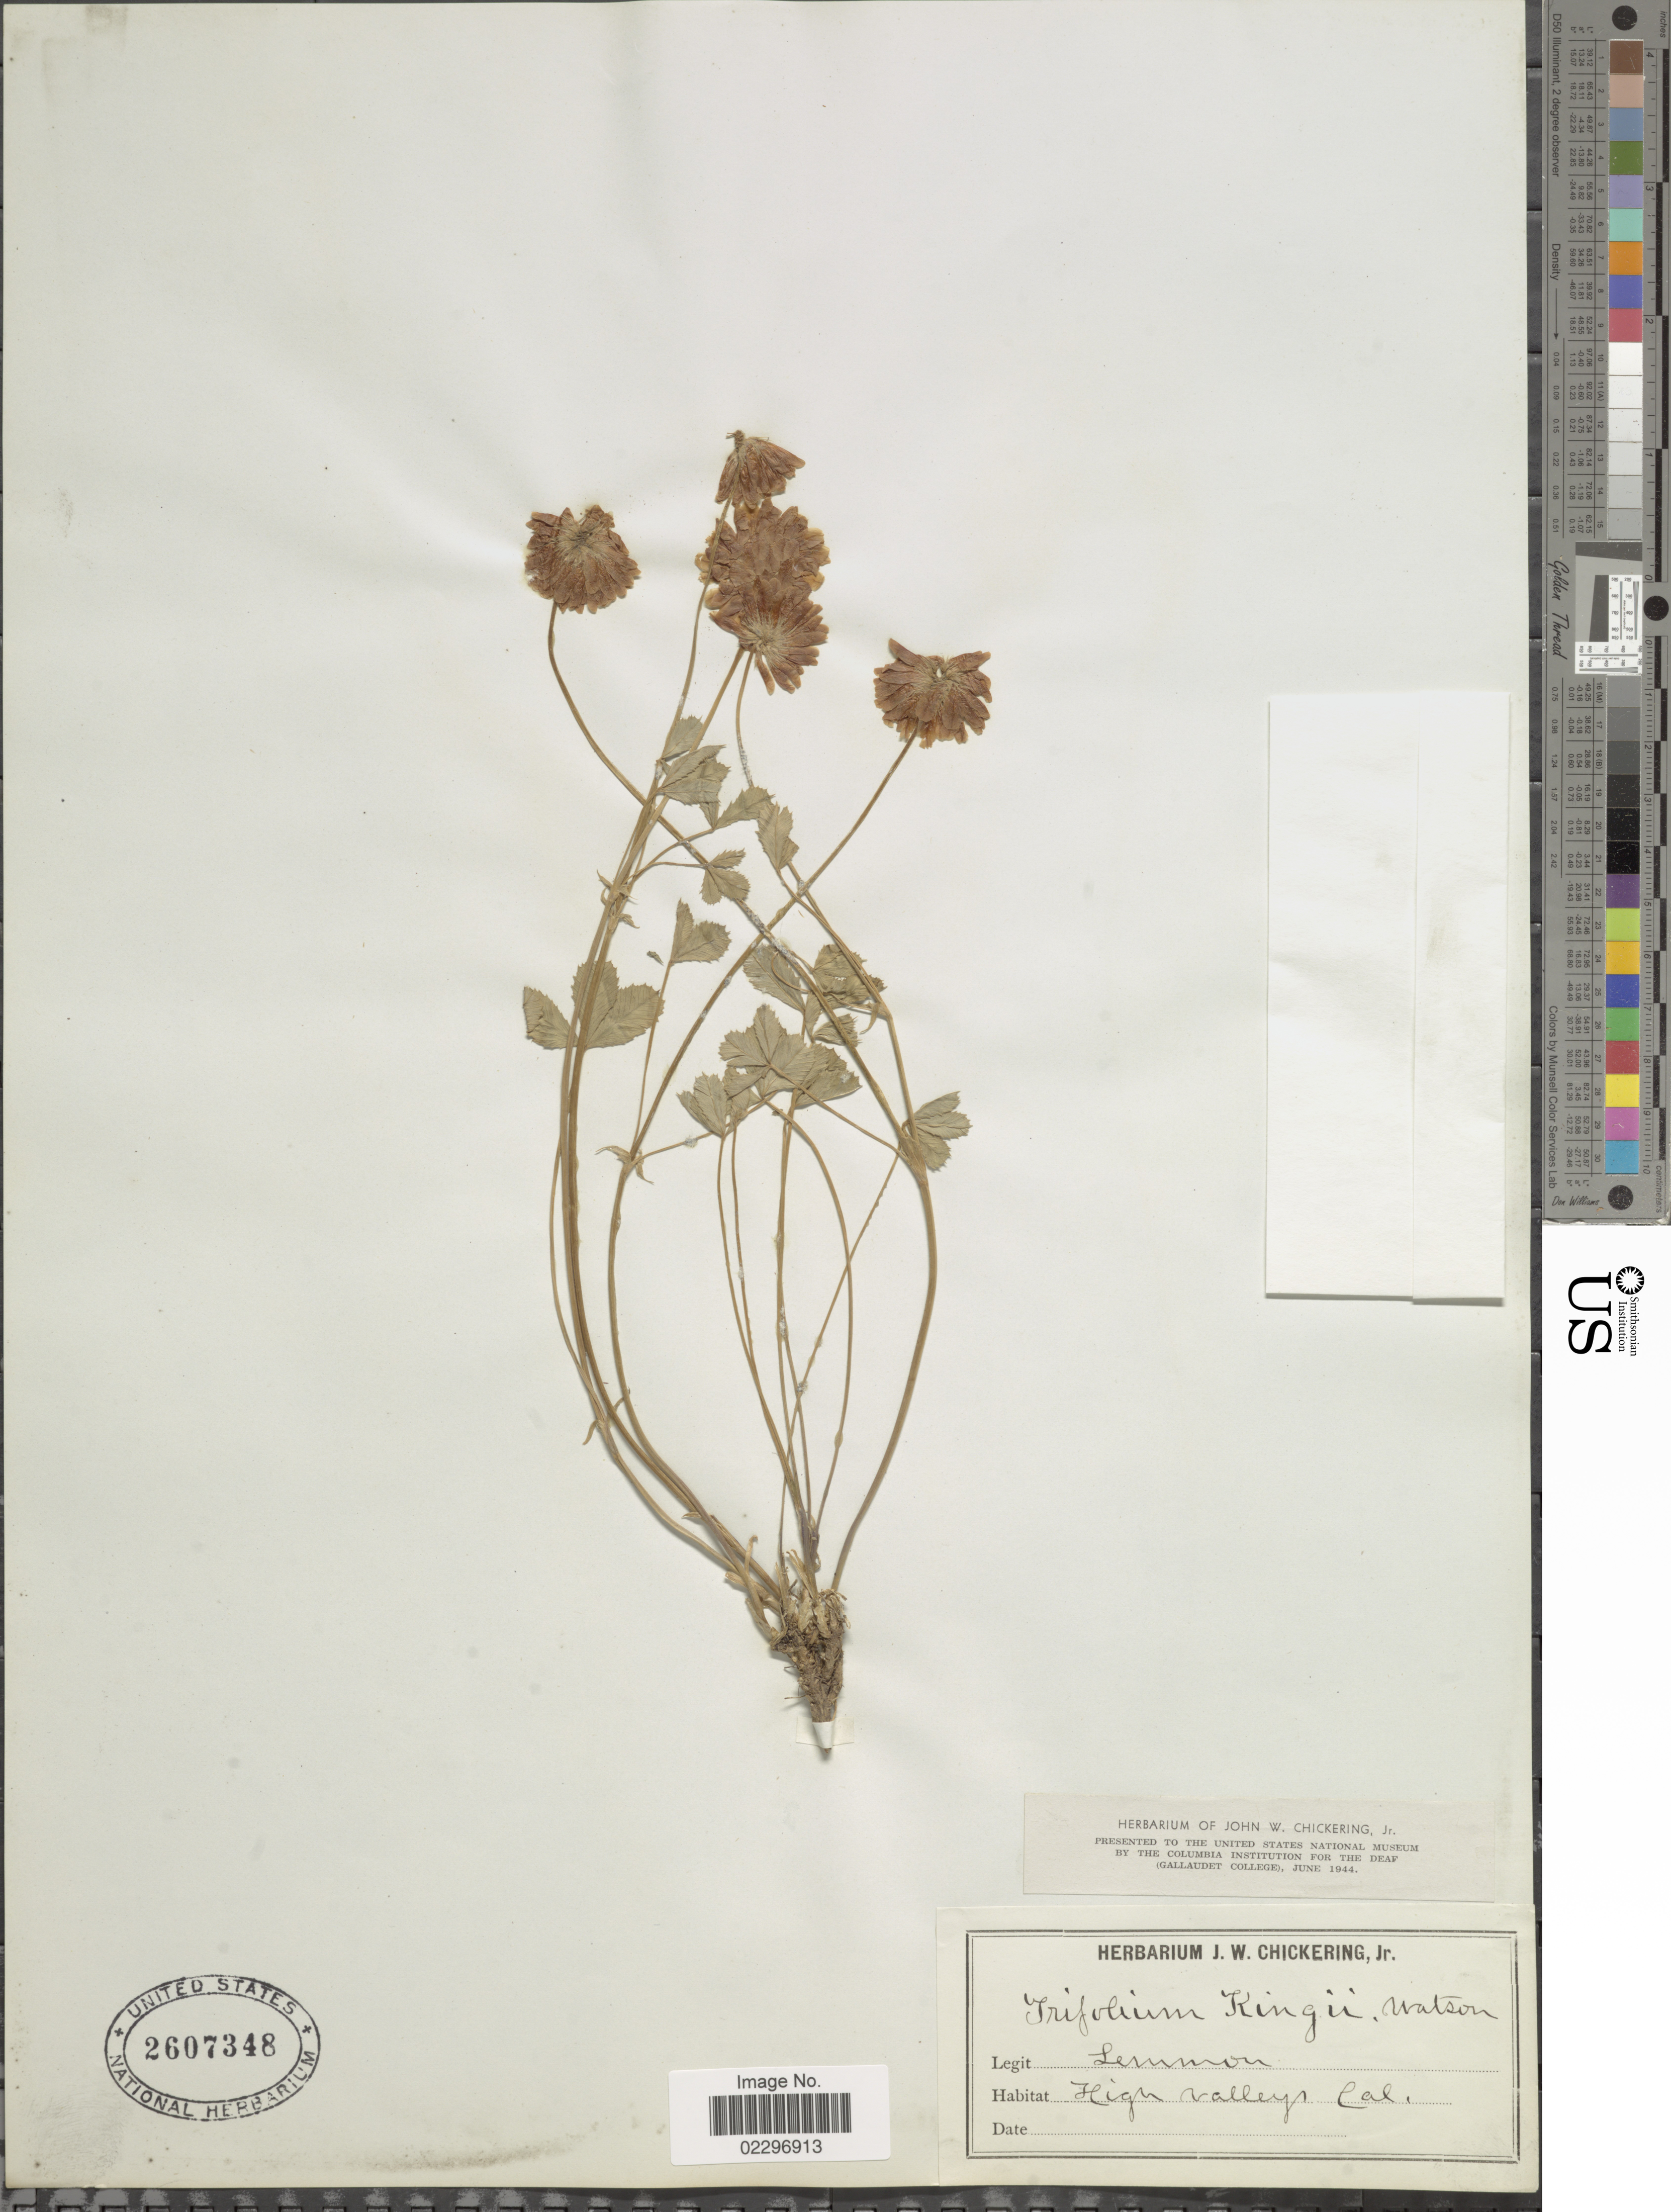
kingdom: Plantae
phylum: Tracheophyta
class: Magnoliopsida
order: Fabales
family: Fabaceae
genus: Trifolium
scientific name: Trifolium kingii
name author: S. Watson in C. King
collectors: -- Lemmon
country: United States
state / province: California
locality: High valleys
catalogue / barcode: US 2607348